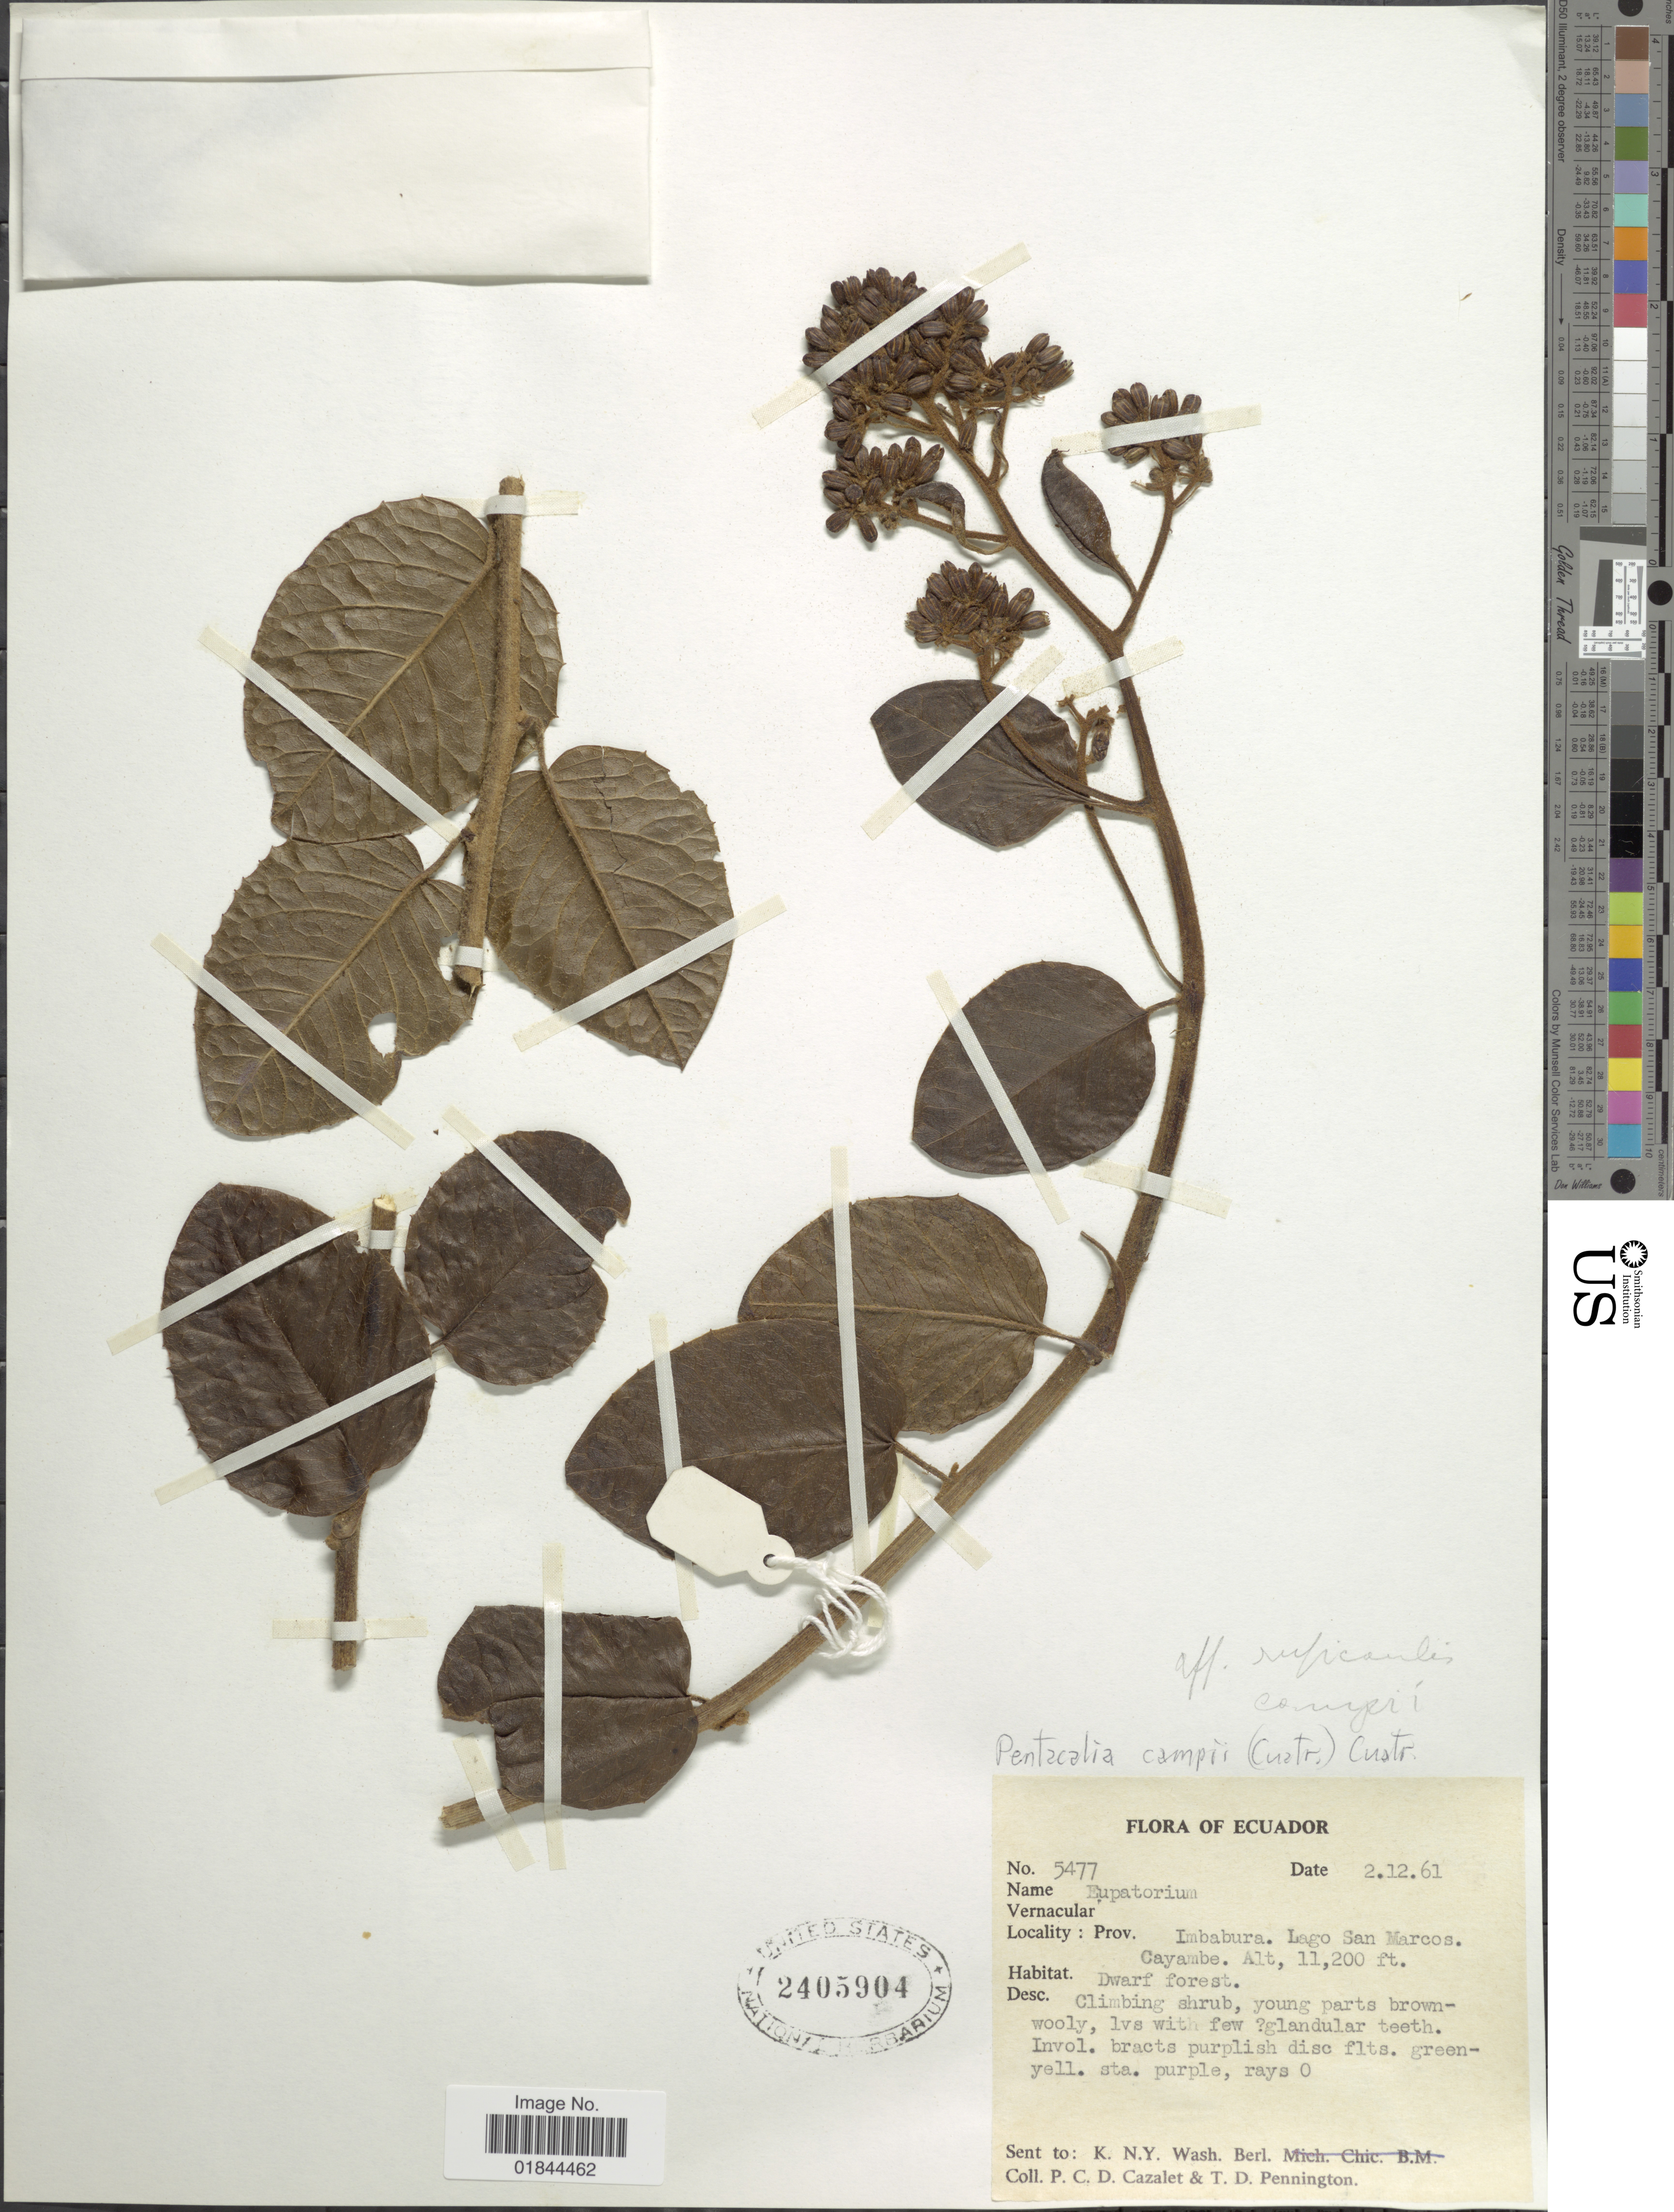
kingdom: Plantae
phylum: Tracheophyta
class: Magnoliopsida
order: Asterales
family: Asteraceae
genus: Pentacalia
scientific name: Pentacalia campii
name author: (Cuatrec.) Cuatrec.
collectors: P. C. D. Cazalet & T. D. Pennington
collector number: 5477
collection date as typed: Transcribed d/m/y: 2/12/61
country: Ecuador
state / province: Imbabura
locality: Lago San Marcos. Cayambe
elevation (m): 3414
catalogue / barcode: US 2405904